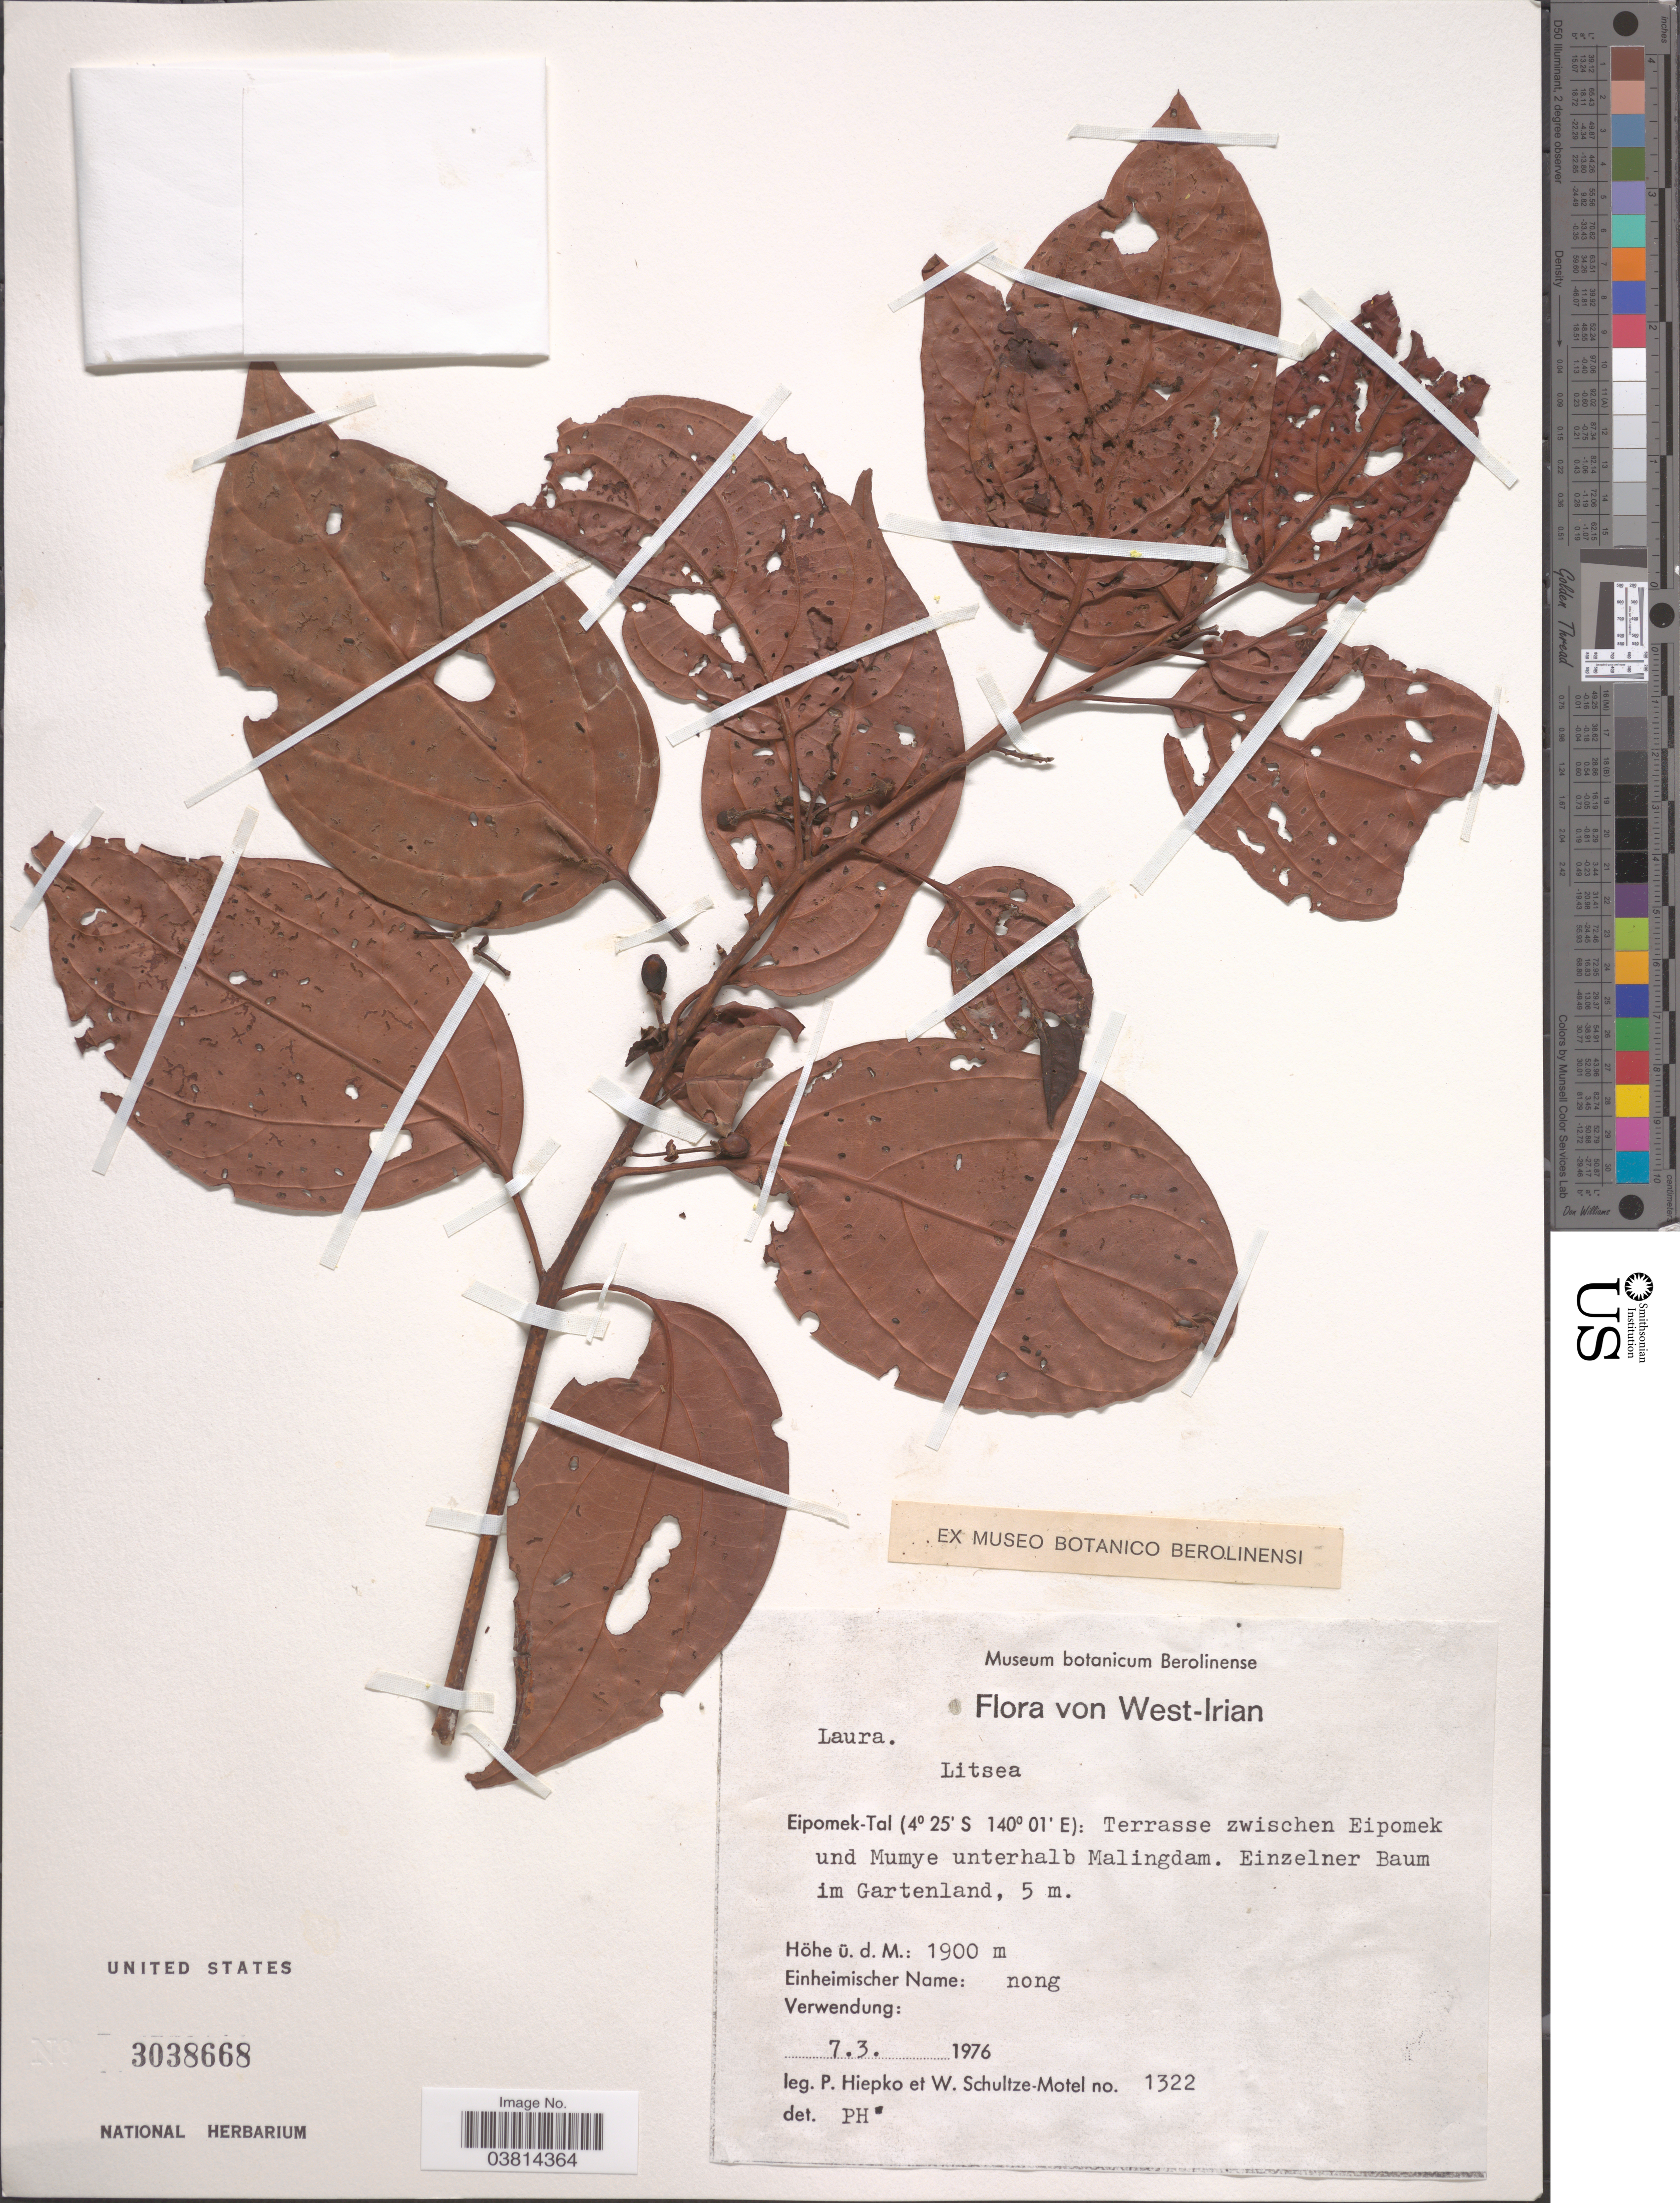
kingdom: Plantae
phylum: Tracheophyta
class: Magnoliopsida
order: Laurales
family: Lauraceae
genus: Litsea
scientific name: Litsea sp.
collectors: P. H. Hiepko & W. Schultze-Motel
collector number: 1322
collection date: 1976-03-07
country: Indonesia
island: New Guinea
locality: West Irian. Eipomek-Tal: Terrasse zwischen Eipomek und Mumye unterhalb Malingdam. Einzelner Baum im Gartenland.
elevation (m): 1900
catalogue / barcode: US 3038668